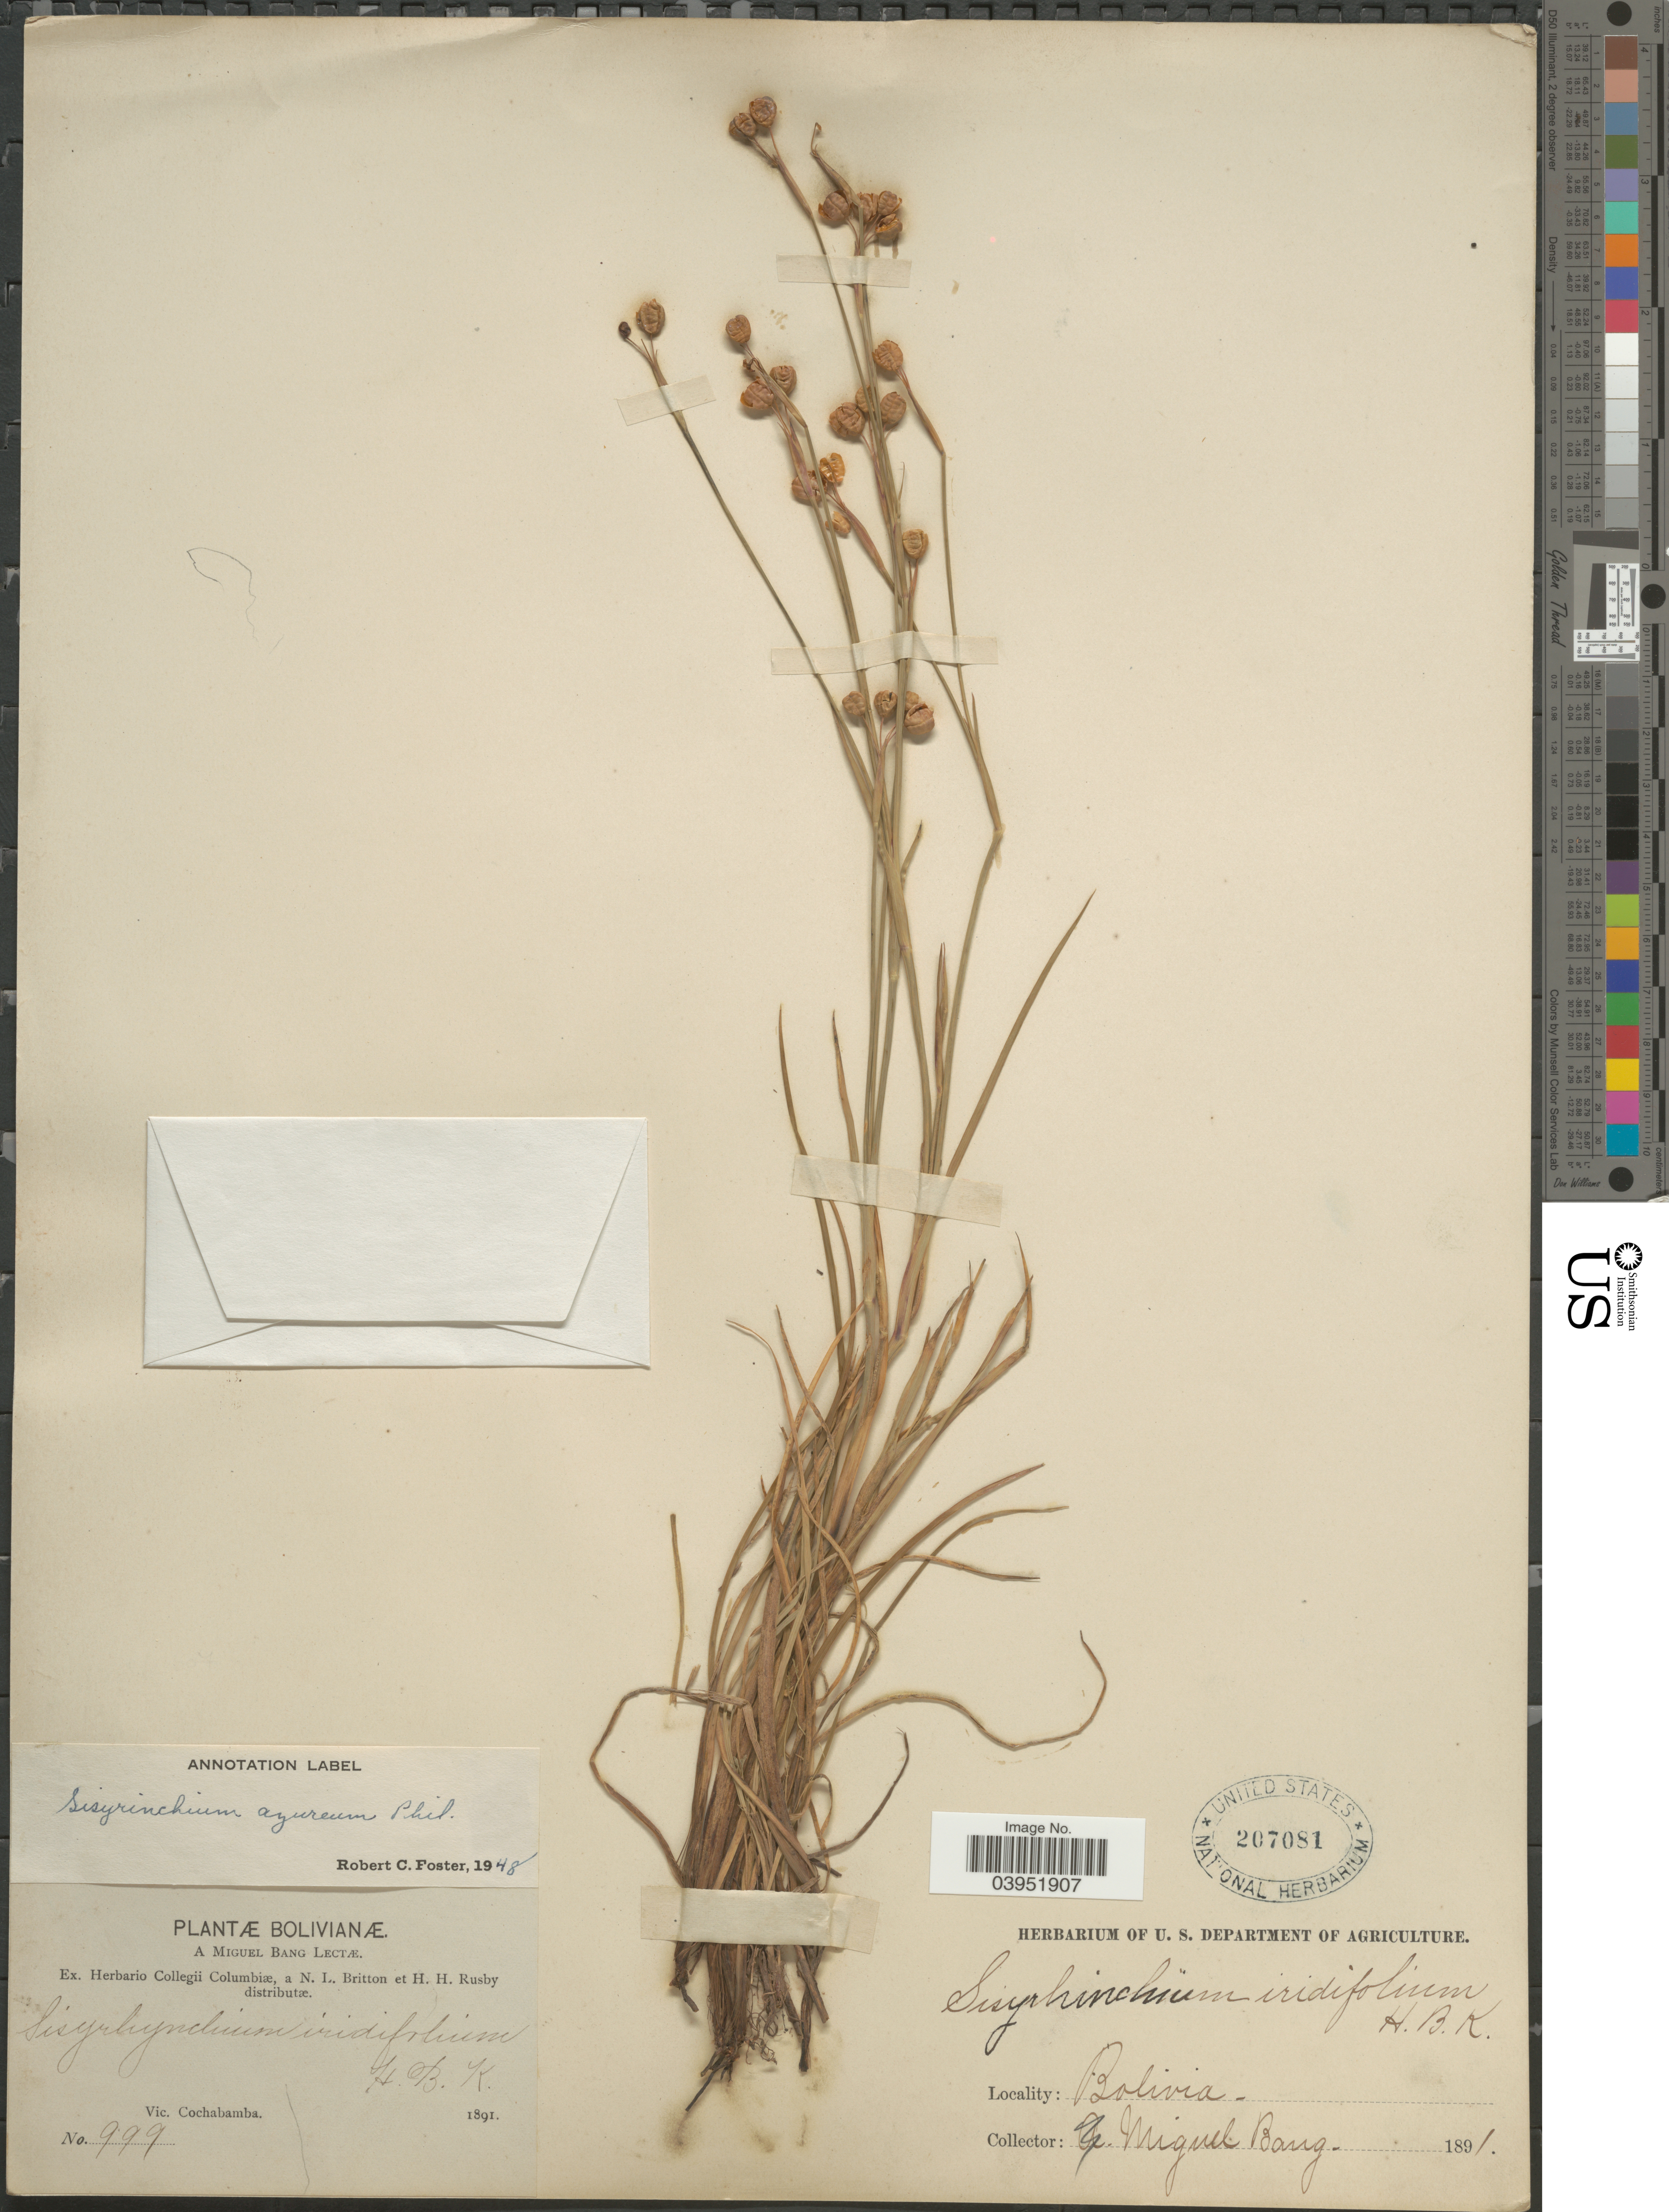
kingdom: Plantae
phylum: Tracheophyta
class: Liliopsida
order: Asparagales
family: Iridaceae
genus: Sisyrinchium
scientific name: Sisyrinchium azureum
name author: Phil.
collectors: M. Bang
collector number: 999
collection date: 1891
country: Bolivia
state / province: Cochabamba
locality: Vic. Cochabamba.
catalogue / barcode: US 207081